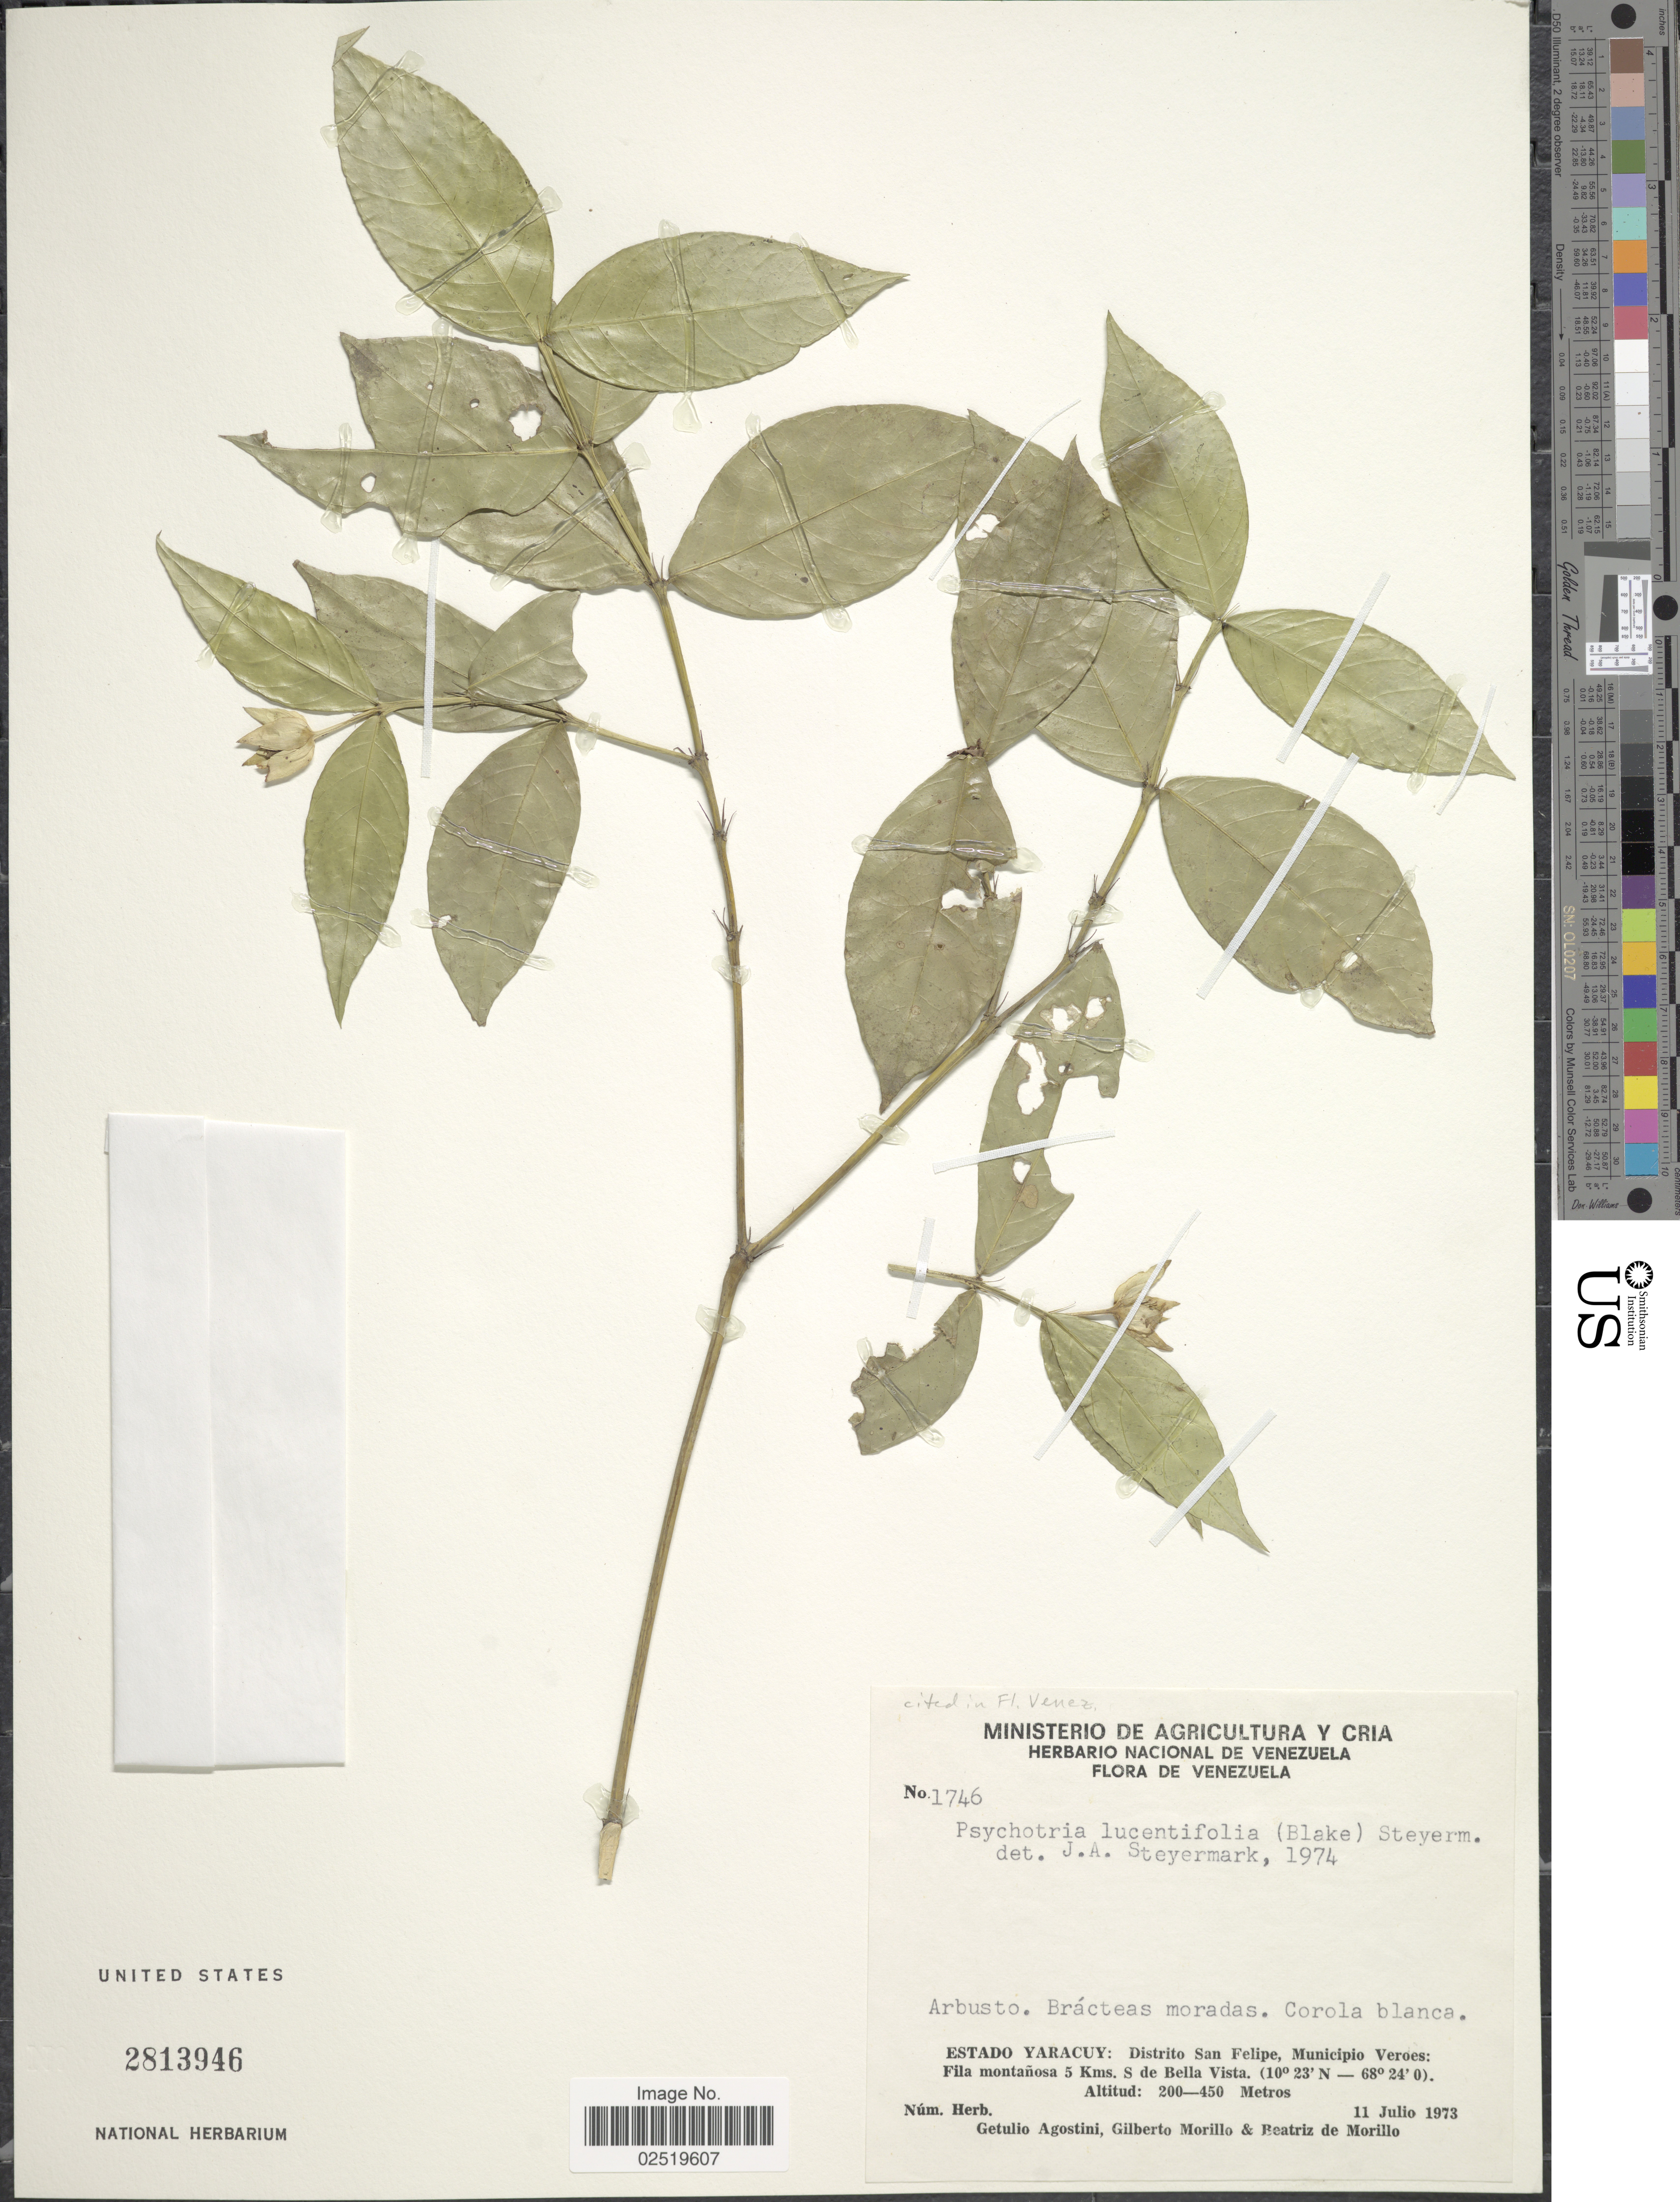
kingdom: Plantae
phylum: Tracheophyta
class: Magnoliopsida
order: Gentianales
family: Rubiaceae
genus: Psychotria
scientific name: Psychotria lucentifolia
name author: (S.F. Blake) Steyerm.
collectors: G. Agostini, G. N. Morillo & B. Morillo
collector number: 1746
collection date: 1973-07-11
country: Venezuela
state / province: Yaracuy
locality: Distrito San Felipe, Municipio Veroes: Fila montanosa 5 Kms. S de Bella Vista.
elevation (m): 200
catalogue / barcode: US 2813946